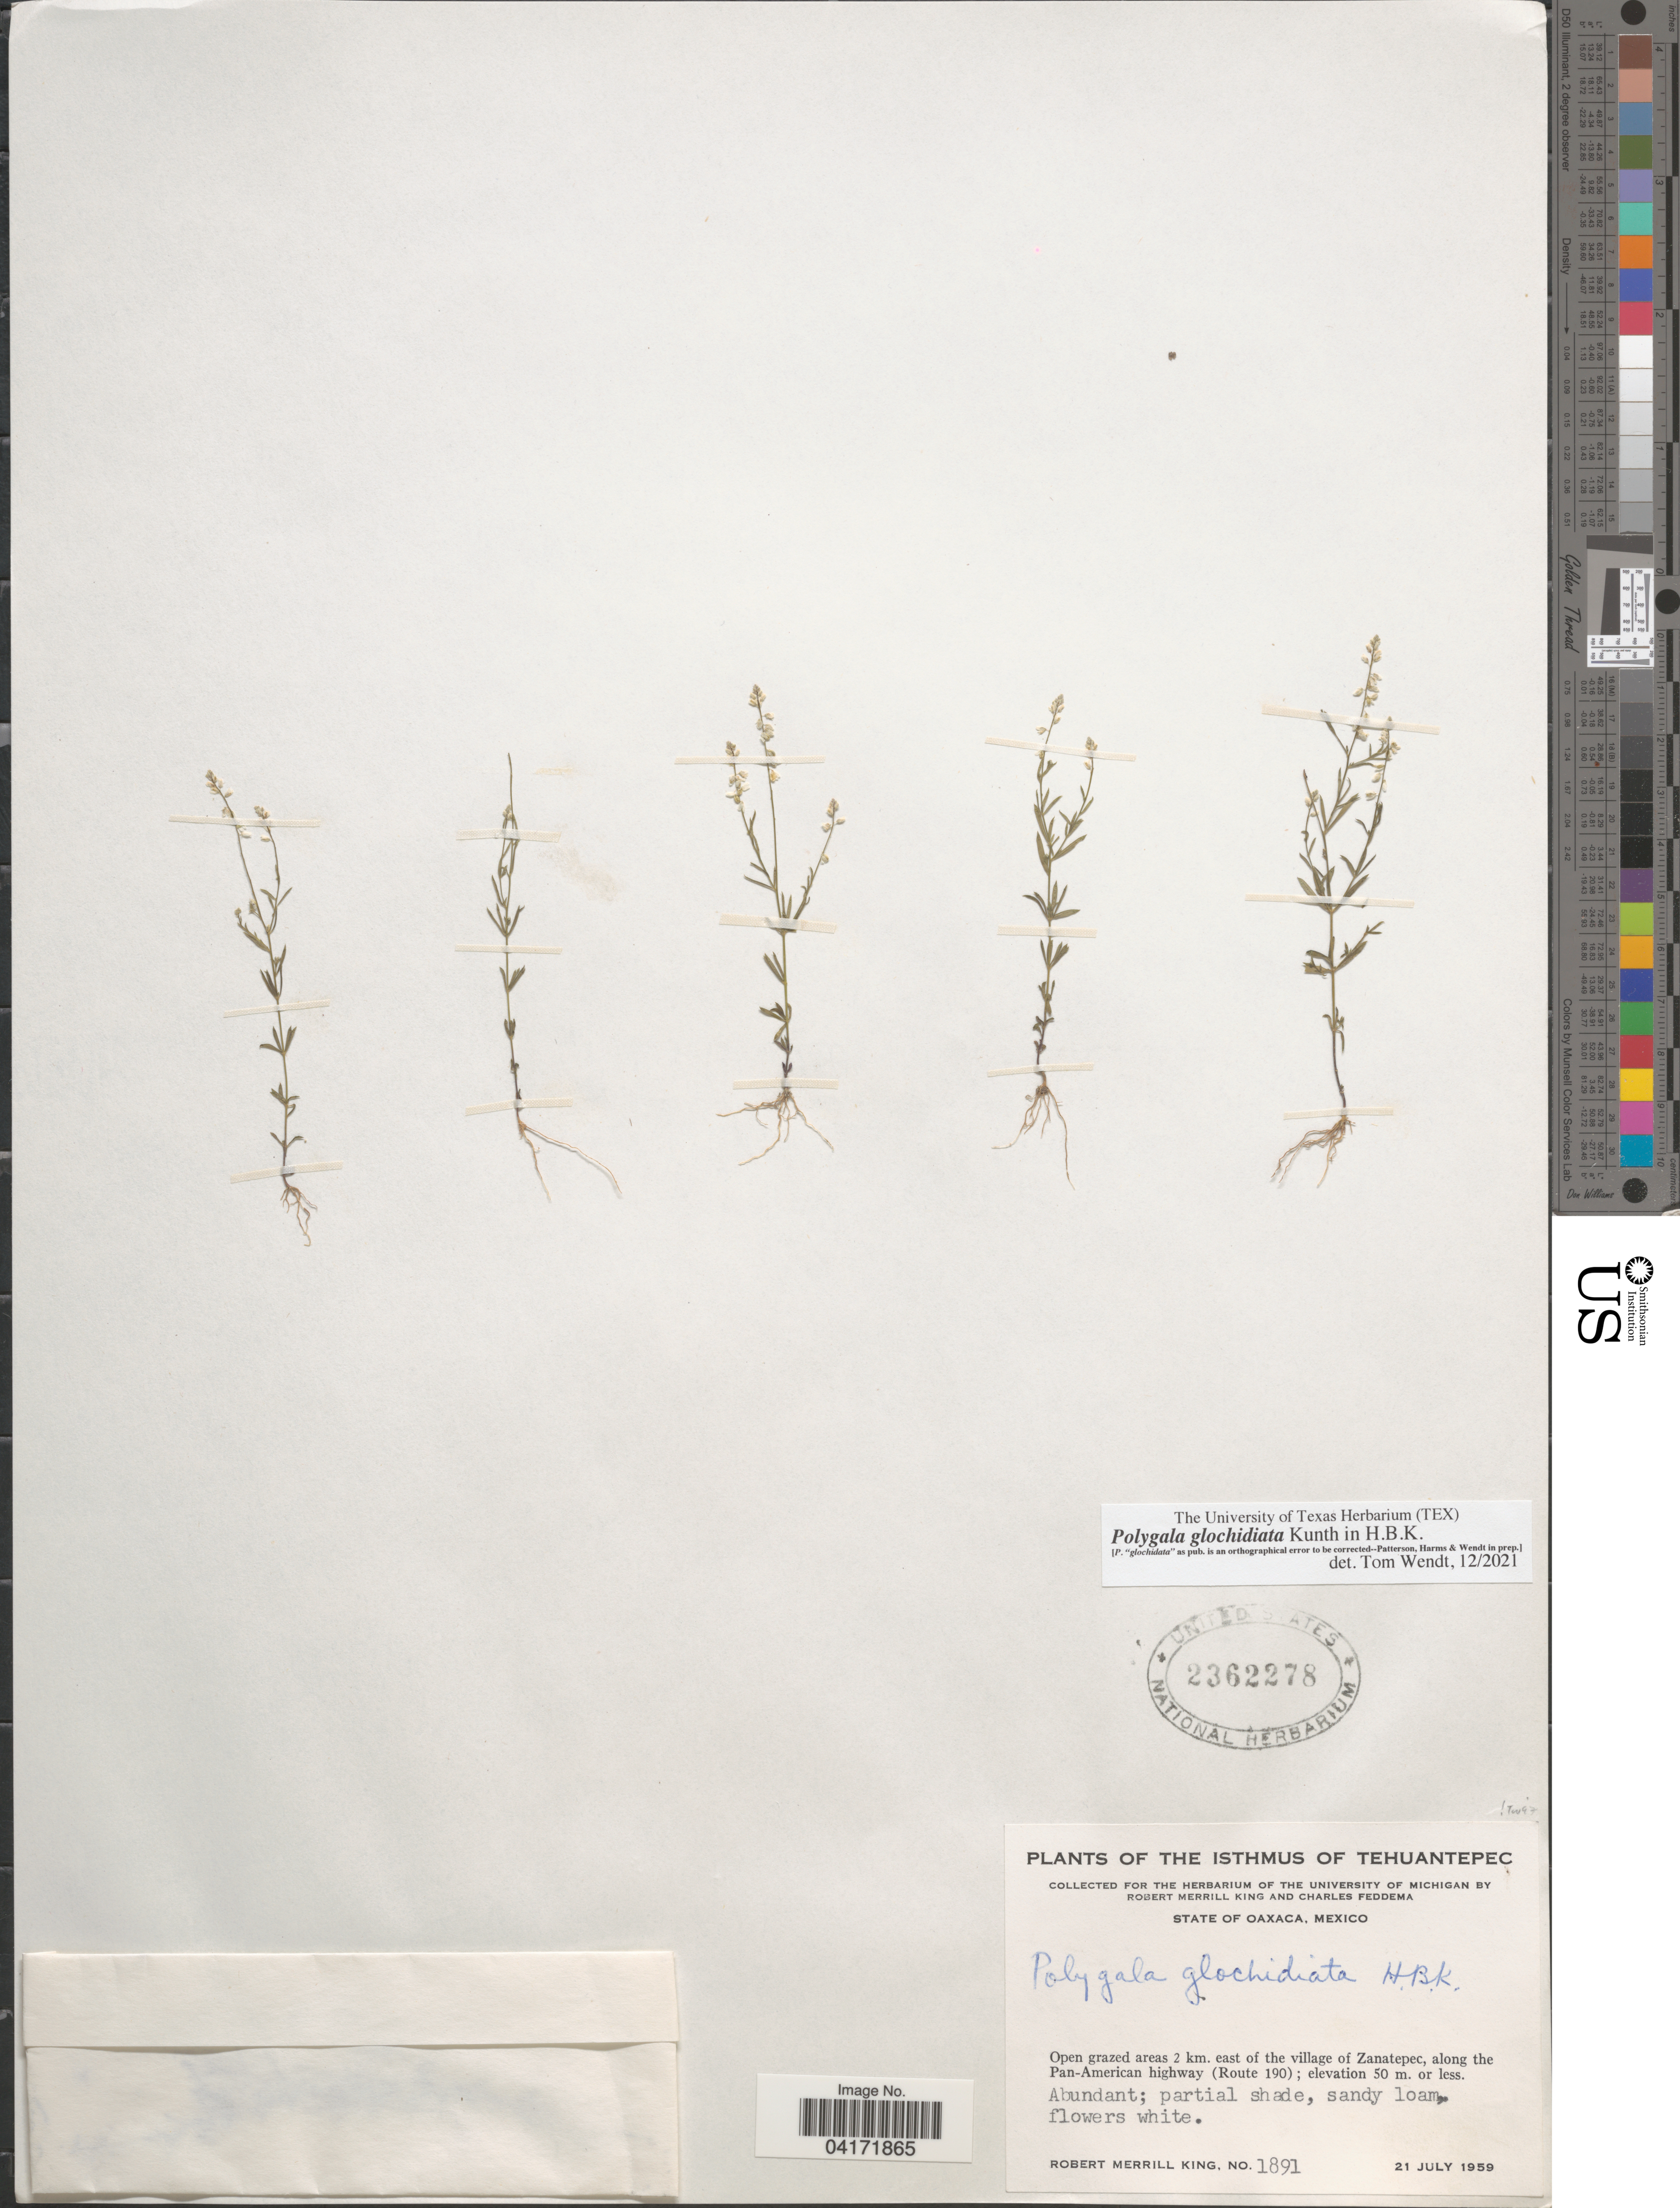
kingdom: Plantae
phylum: Tracheophyta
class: Magnoliopsida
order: Fabales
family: Polygalaceae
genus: Polygala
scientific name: Polygala glochidiata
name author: Kunth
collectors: R. M. King & C. Feddema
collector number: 1891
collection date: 1959-07-21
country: Mexico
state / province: Oaxaca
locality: Open grazed areas 2 km. east of the village of Zanatepec, along the Pan-American highway (Route 190).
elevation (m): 50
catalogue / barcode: US 2362278